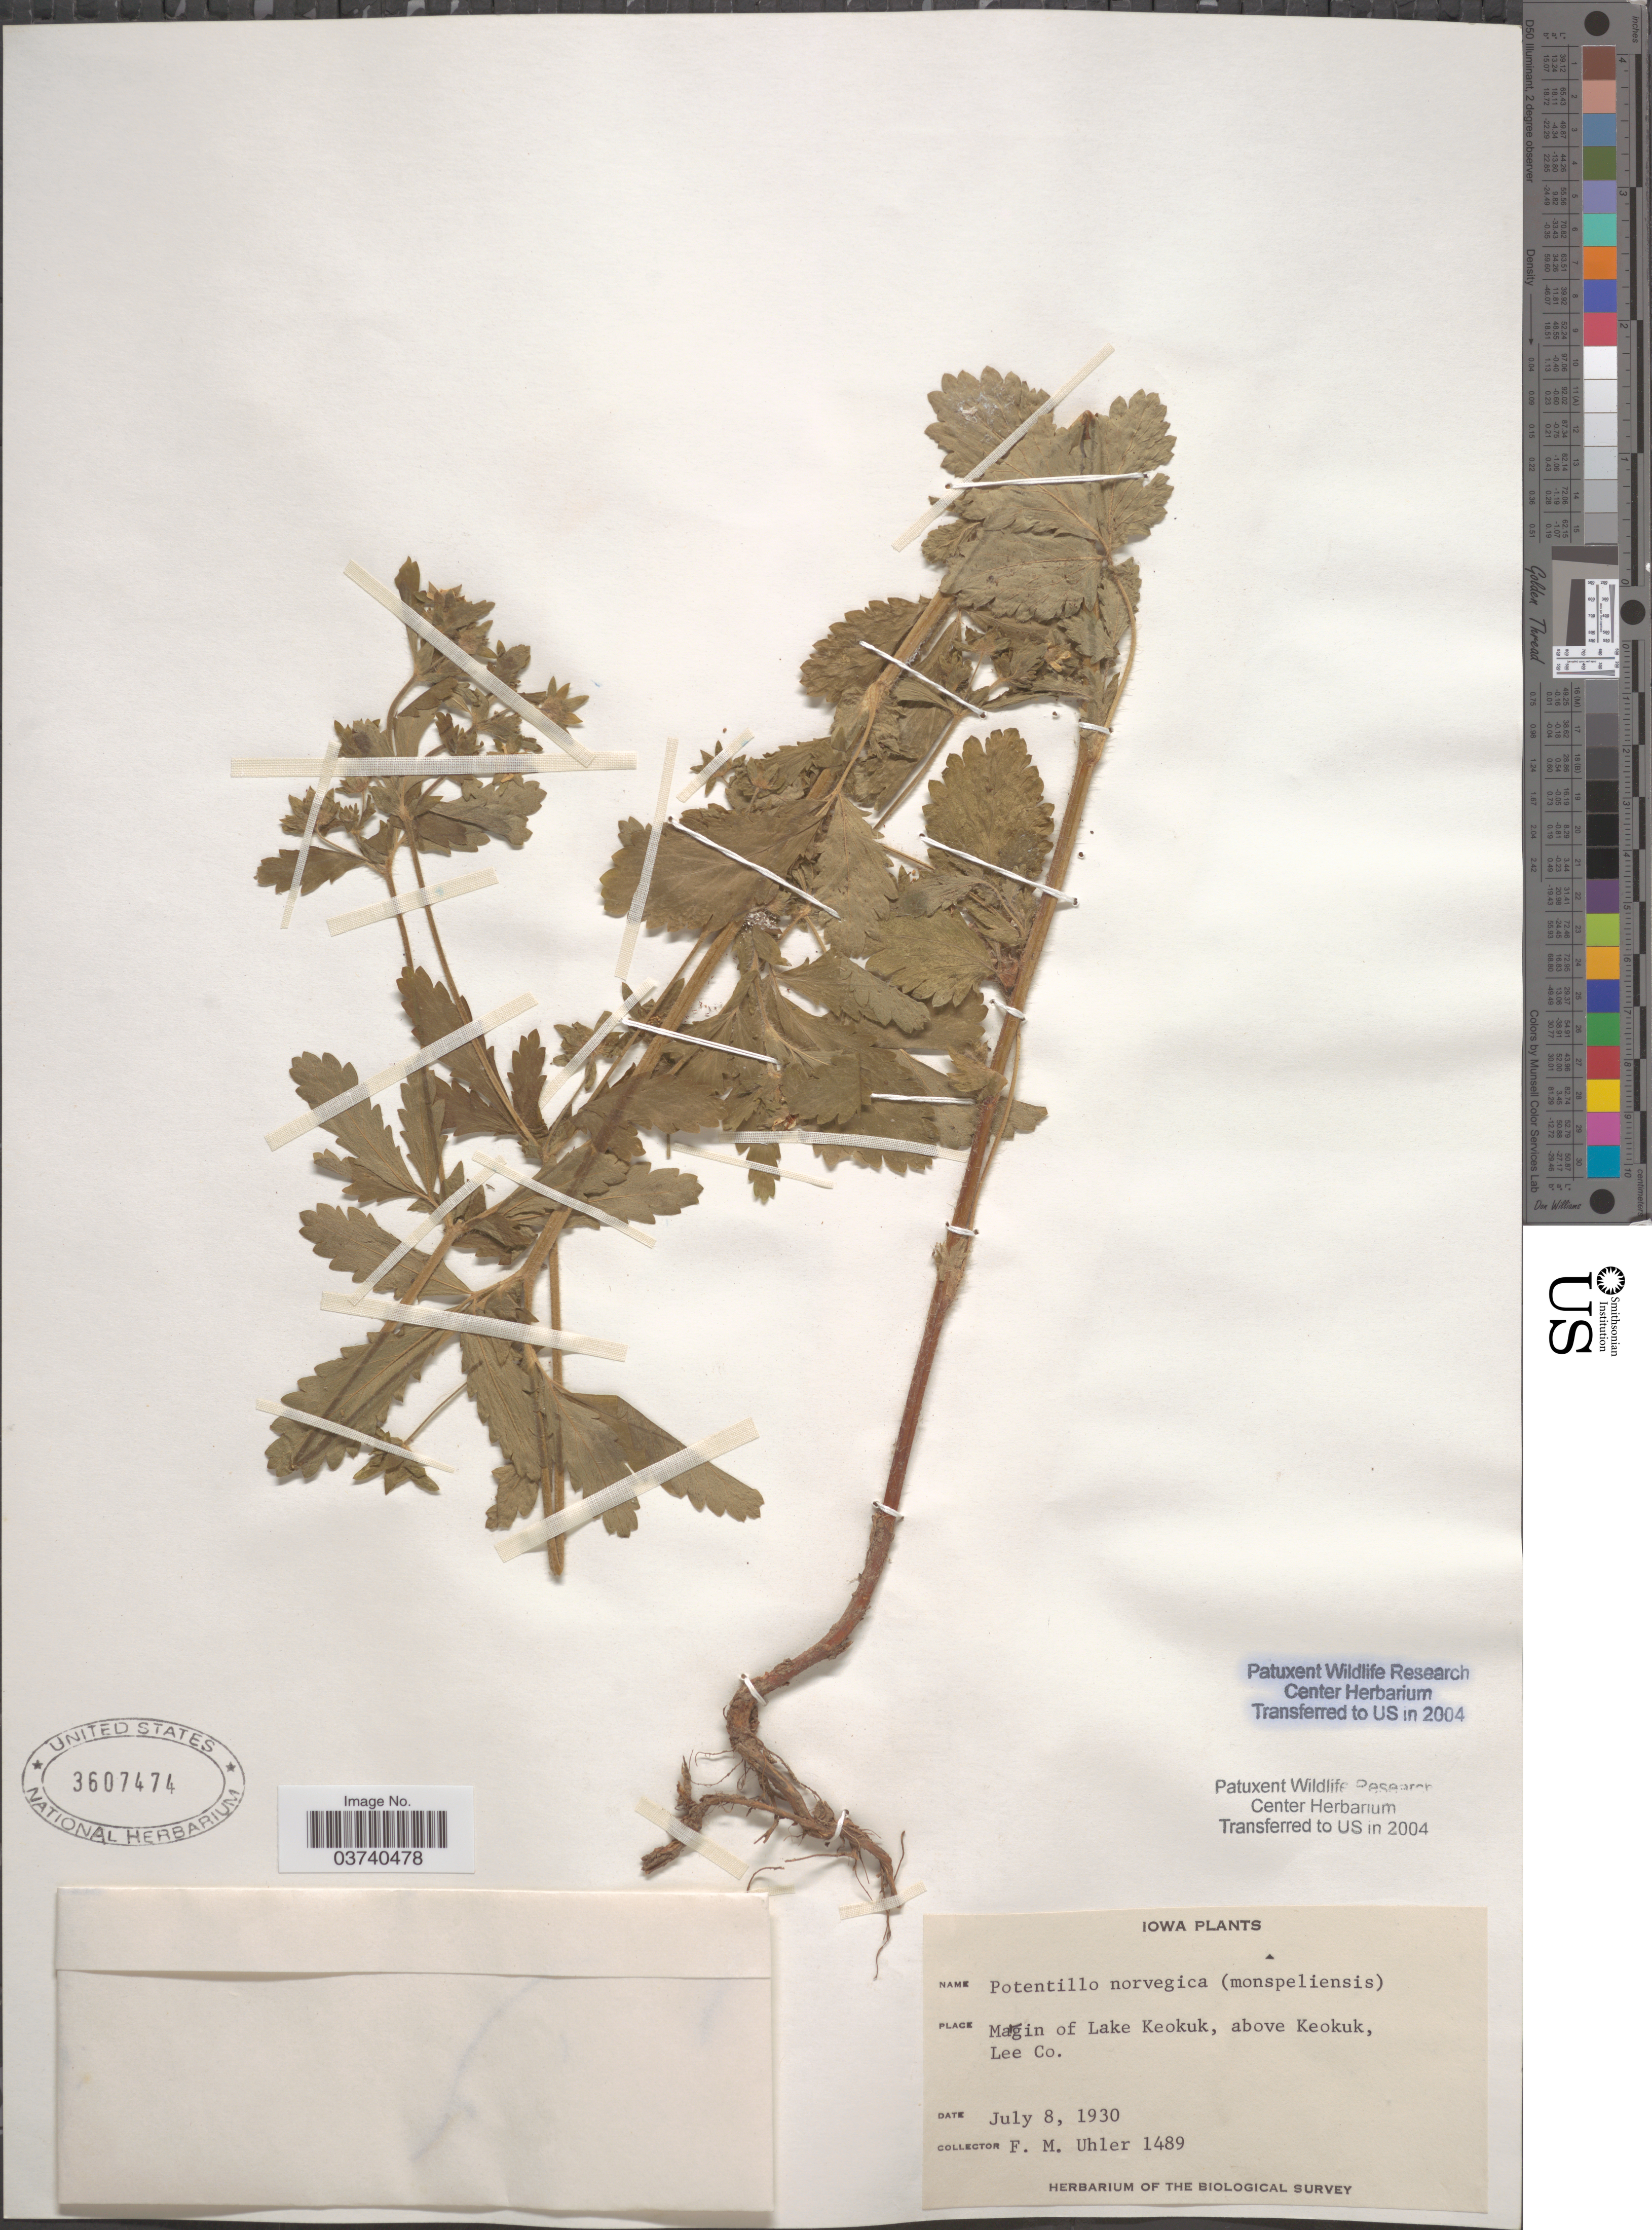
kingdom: Plantae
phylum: Tracheophyta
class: Magnoliopsida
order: Rosales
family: Rosaceae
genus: Potentilla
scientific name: Potentilla norvegica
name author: L.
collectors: F. M. Uhler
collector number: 1489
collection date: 1930-07-08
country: United States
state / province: Iowa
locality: Margin of Lake Keokuk, above Keokuk, Lee Co.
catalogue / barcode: US 3607474